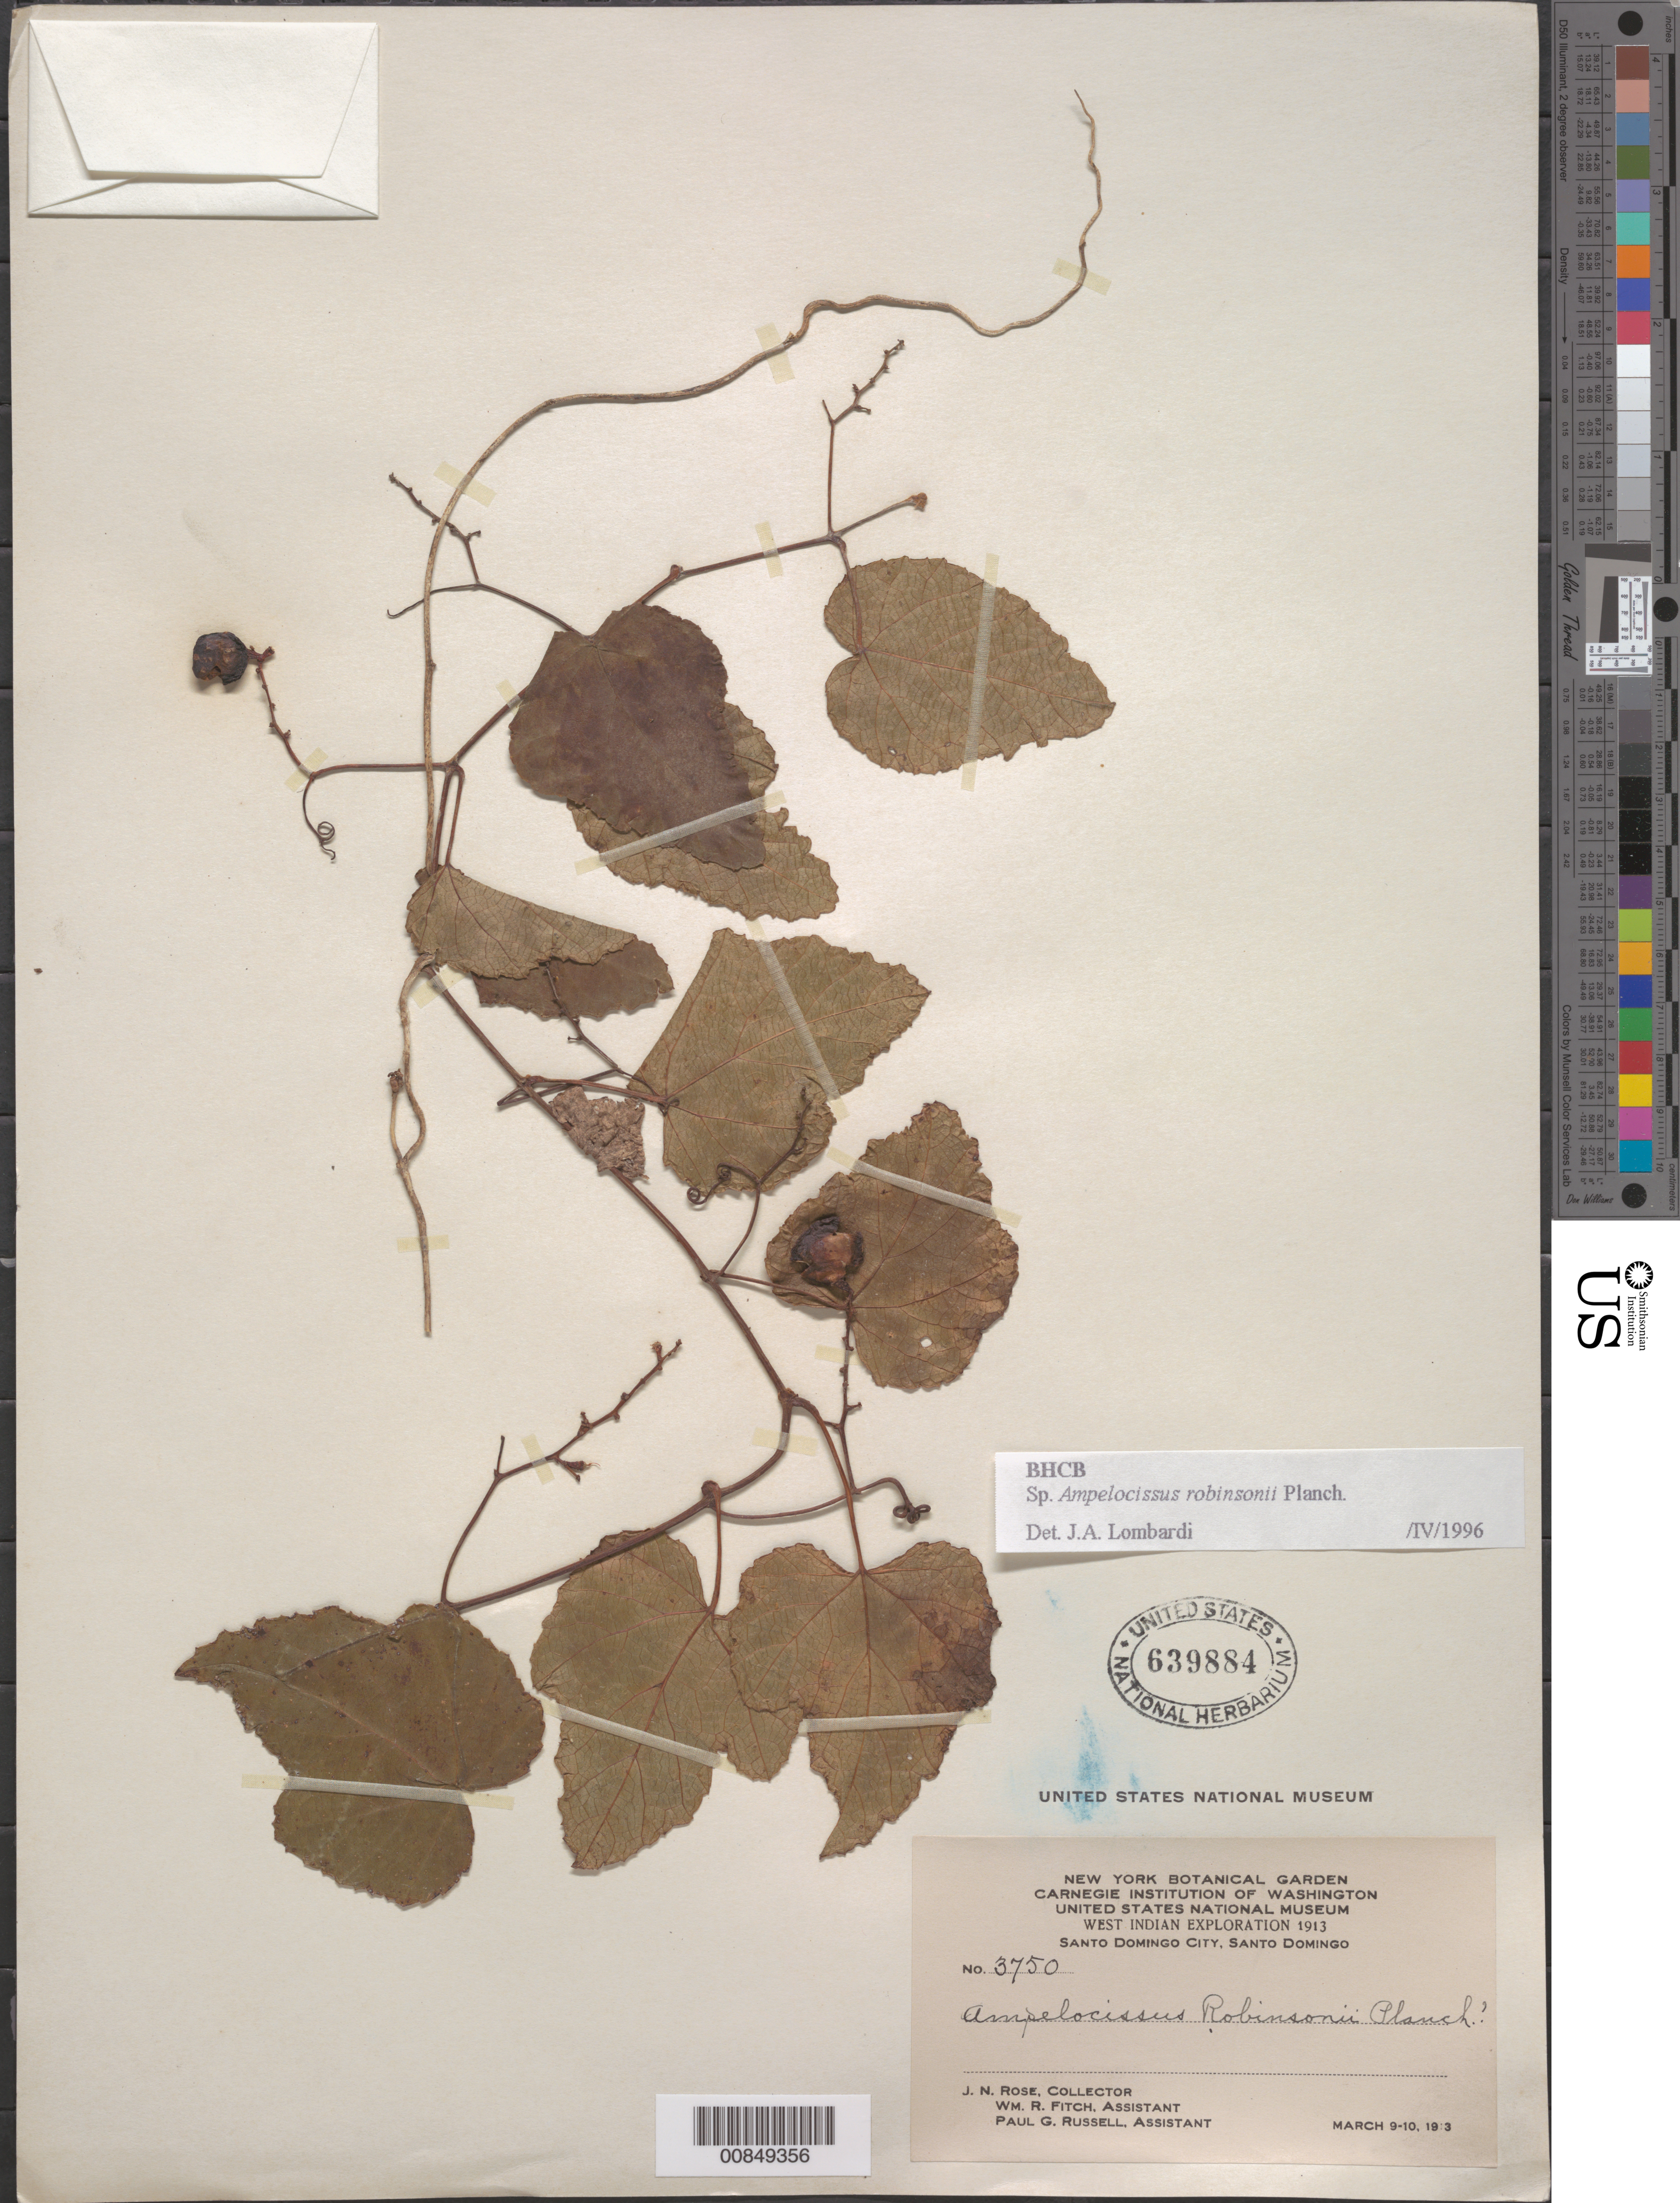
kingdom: Plantae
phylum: Tracheophyta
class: Magnoliopsida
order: Vitales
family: Vitaceae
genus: Ampelocissus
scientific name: Ampelocissus robinsonii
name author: Planch.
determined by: Lombardi, Julio A.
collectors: J. N. Rose, W. R. Fitch & P. G. Russell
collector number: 3750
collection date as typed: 09 Mar 1913 to 10 Mar 1913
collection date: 1913-03-09/1913-03-10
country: Dominican Republic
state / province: Distrito Nacional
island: Hispaniola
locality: Santo Domingo City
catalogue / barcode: US 639884